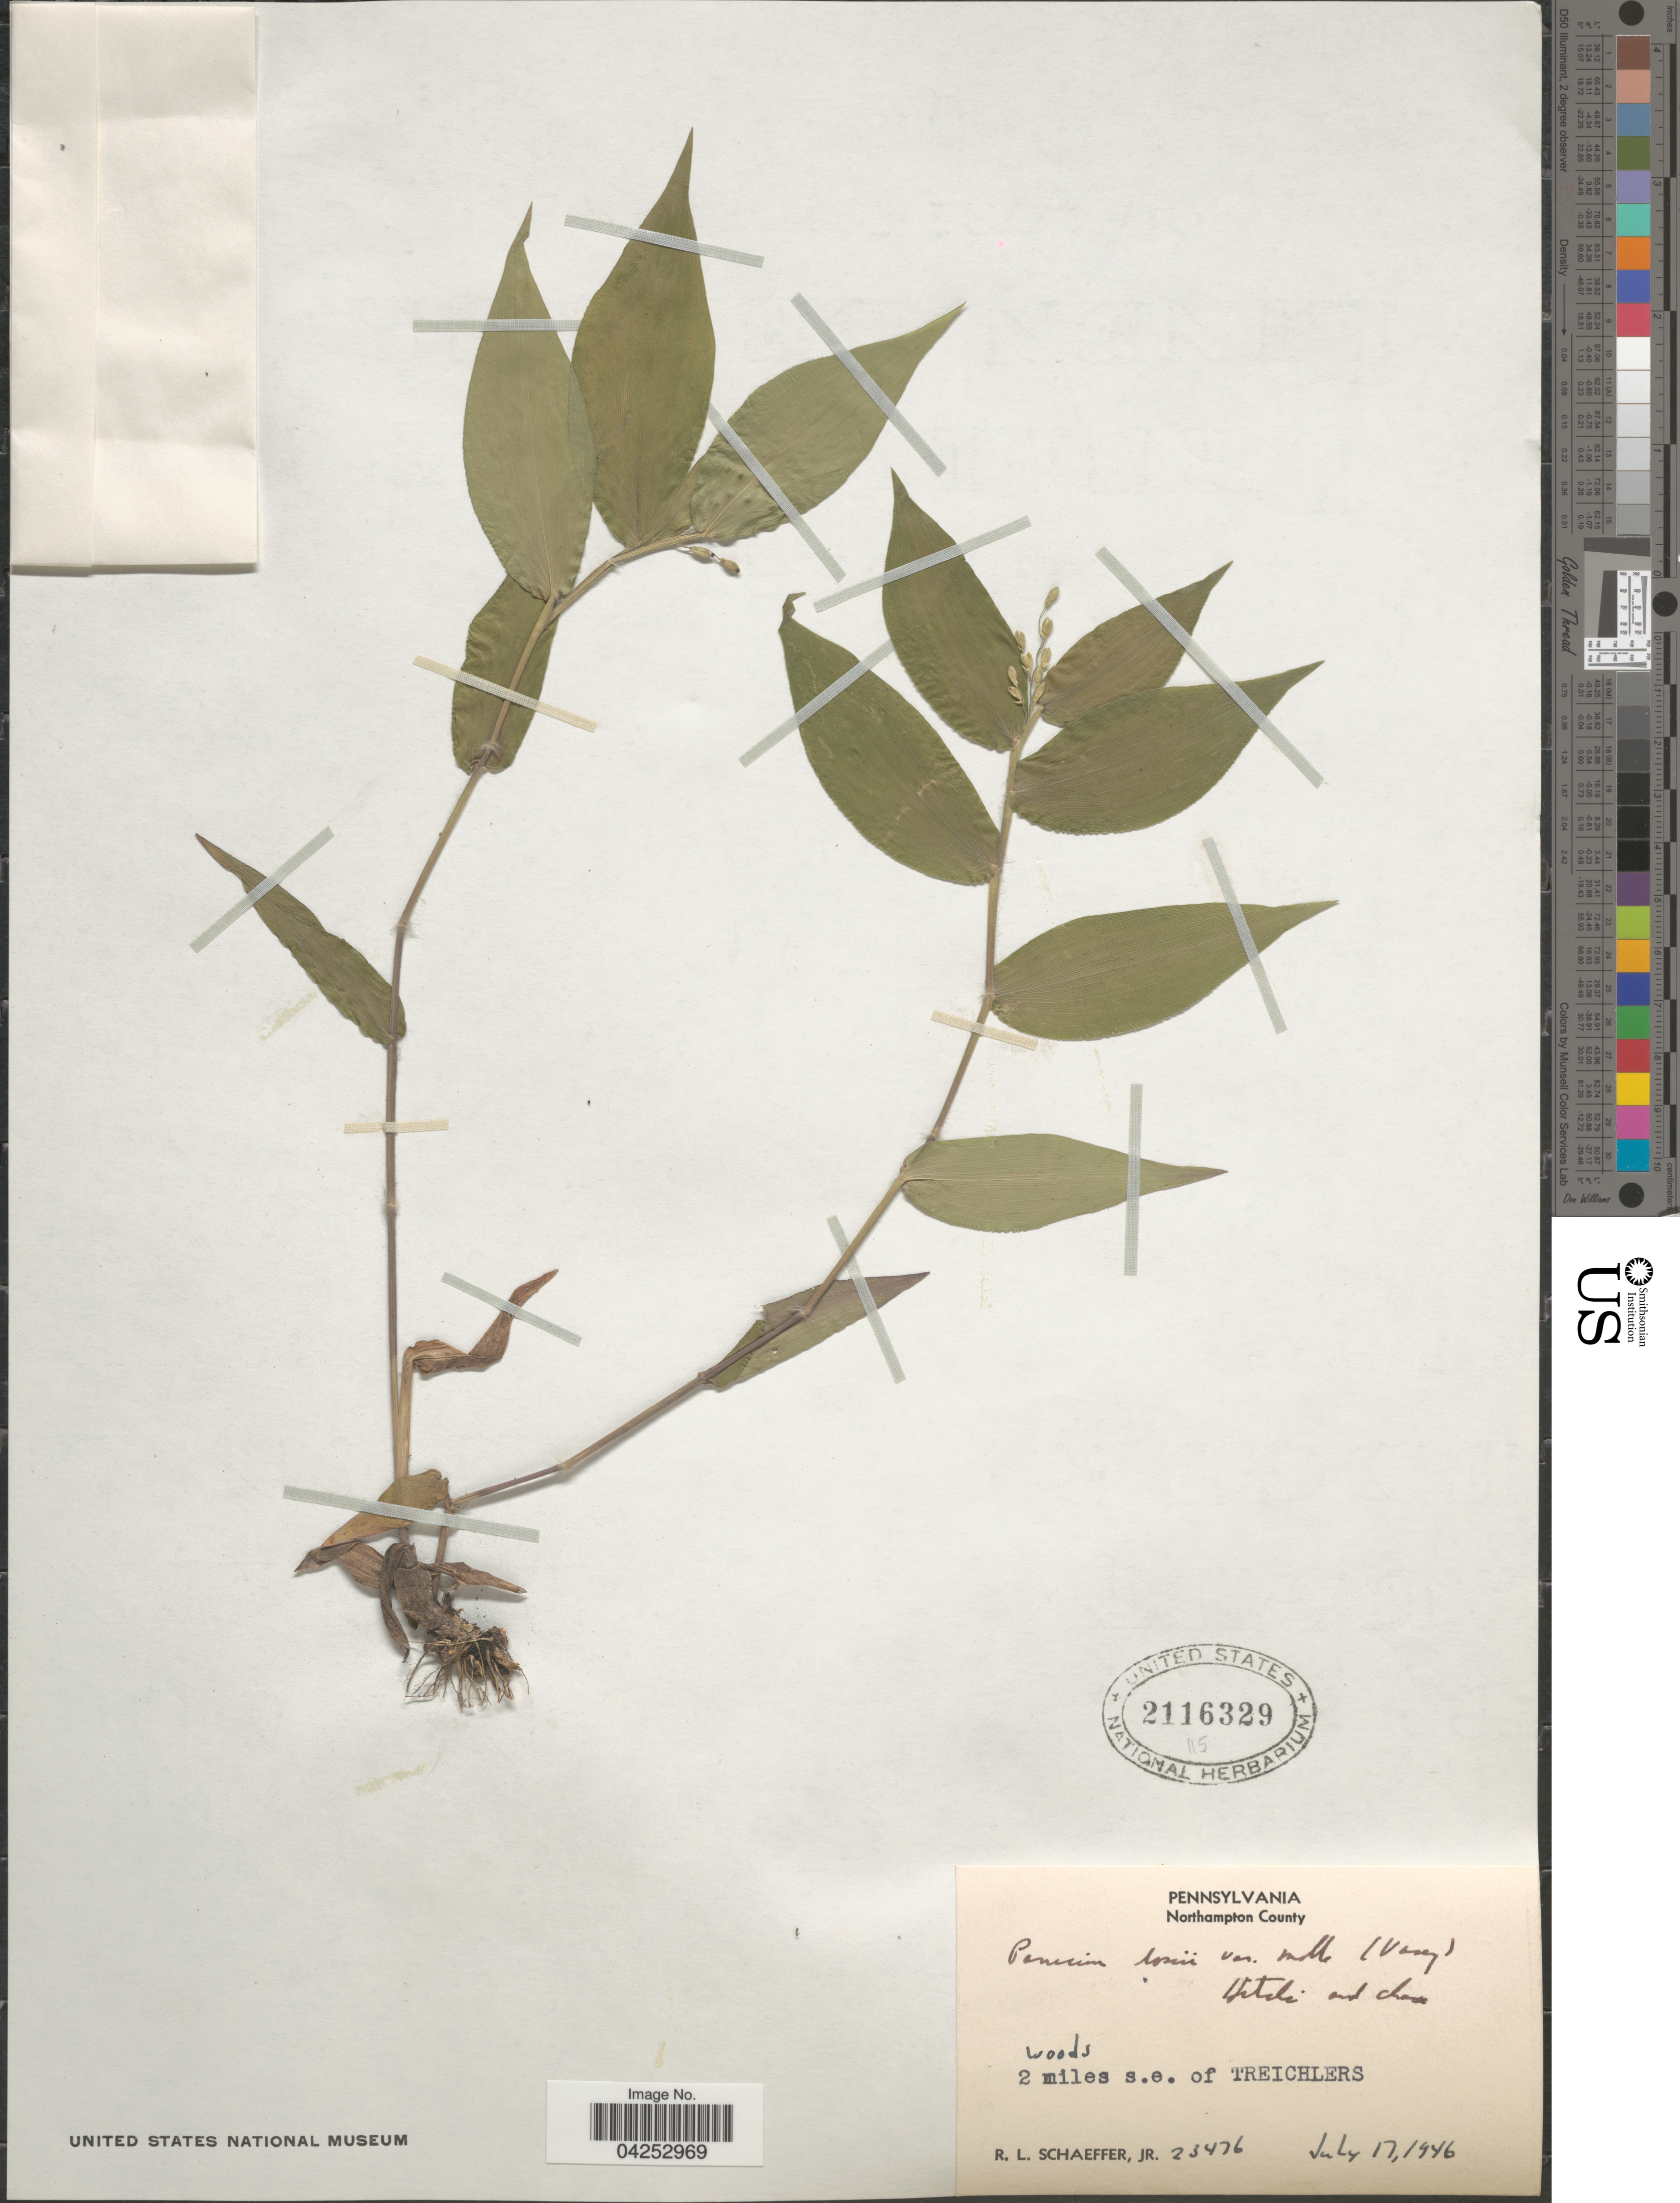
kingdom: Plantae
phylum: Tracheophyta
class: Liliopsida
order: Poales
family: Poaceae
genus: Dichanthelium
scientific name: Dichanthelium boscii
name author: (Poir.) Gould & C.A. Clark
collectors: R. L. Schaeffer Jr.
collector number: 23476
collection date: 1946-07-17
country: United States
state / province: Pennsylvania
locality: Northampton County. Woods 2 miles s.e. of Treichlers.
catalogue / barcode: US 2116329